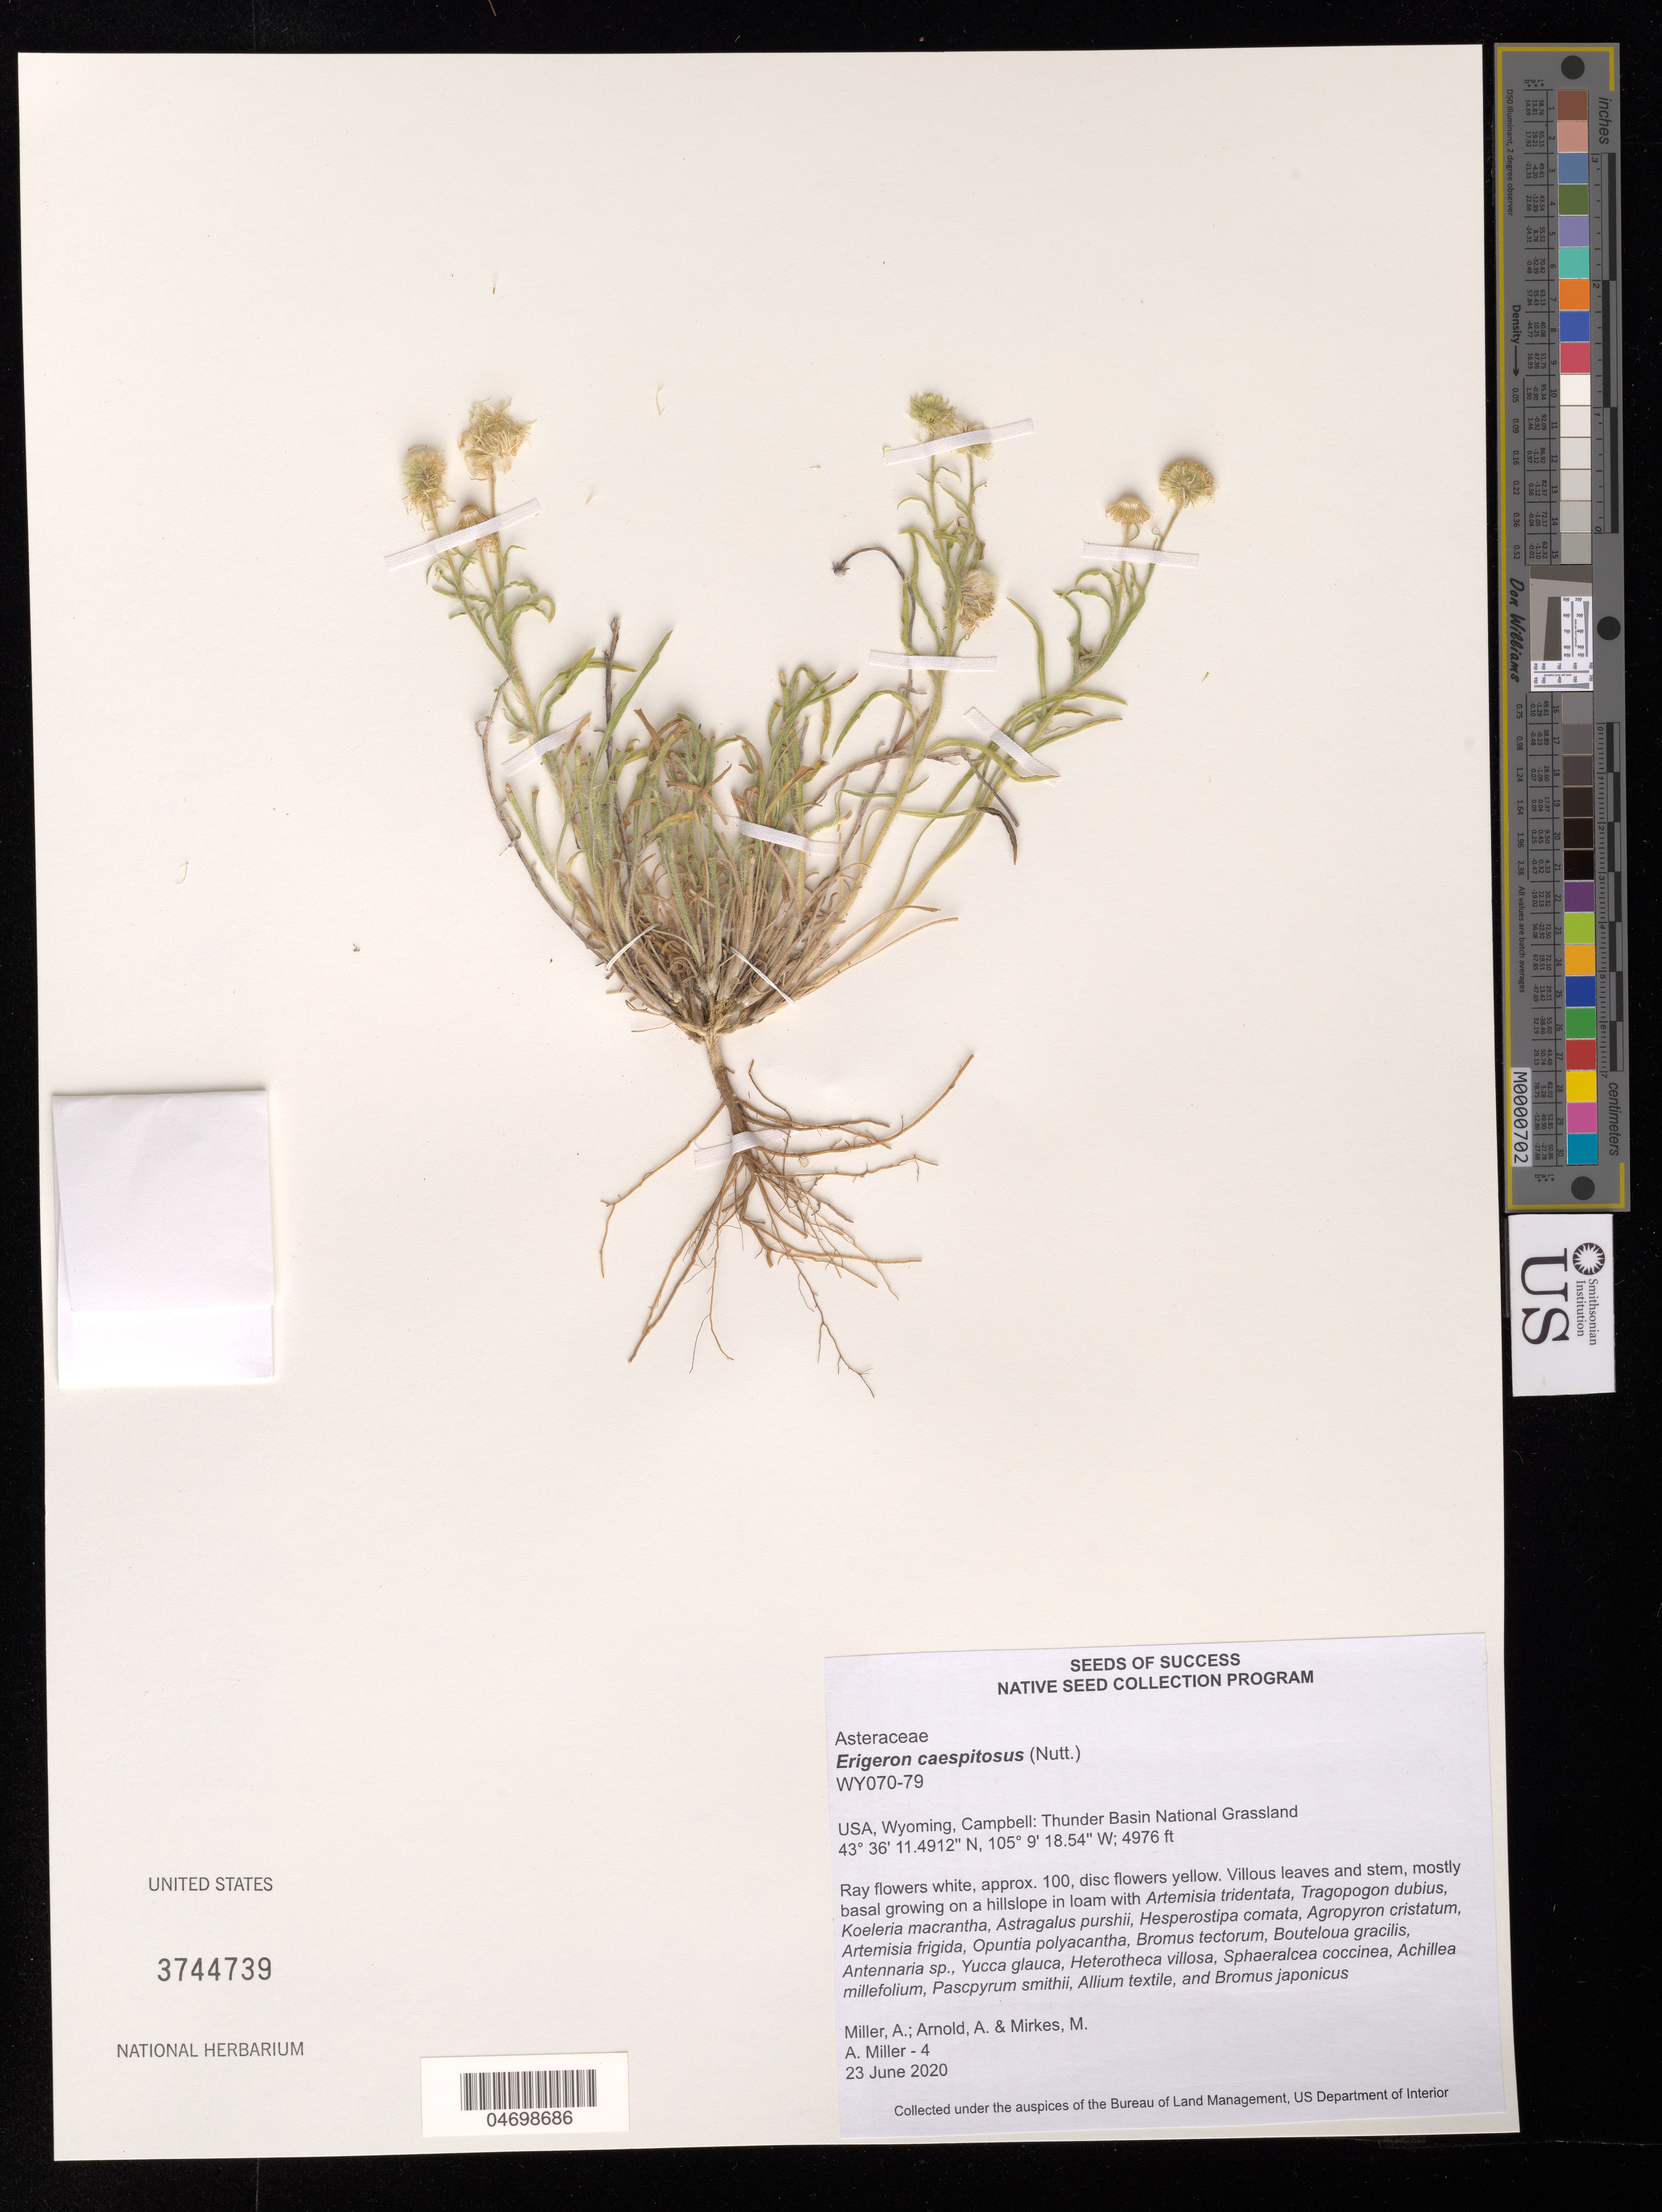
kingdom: Plantae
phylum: Tracheophyta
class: Magnoliopsida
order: Asterales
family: Asteraceae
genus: Erigeron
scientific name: Erigeron caespitosus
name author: Nutt.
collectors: A. Miller, A. Arnold & M. Mirkes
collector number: WY070-79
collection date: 2020-06-23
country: United States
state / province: Wyoming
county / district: Campbell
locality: Thunder Basin National Grassland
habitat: Hillslope. Loam soil. With Opuntia polycantha, Artemisia tridentata, Bromus tectorum, Bouteloua gracilis, etc.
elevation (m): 1517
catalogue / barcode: US 3744739